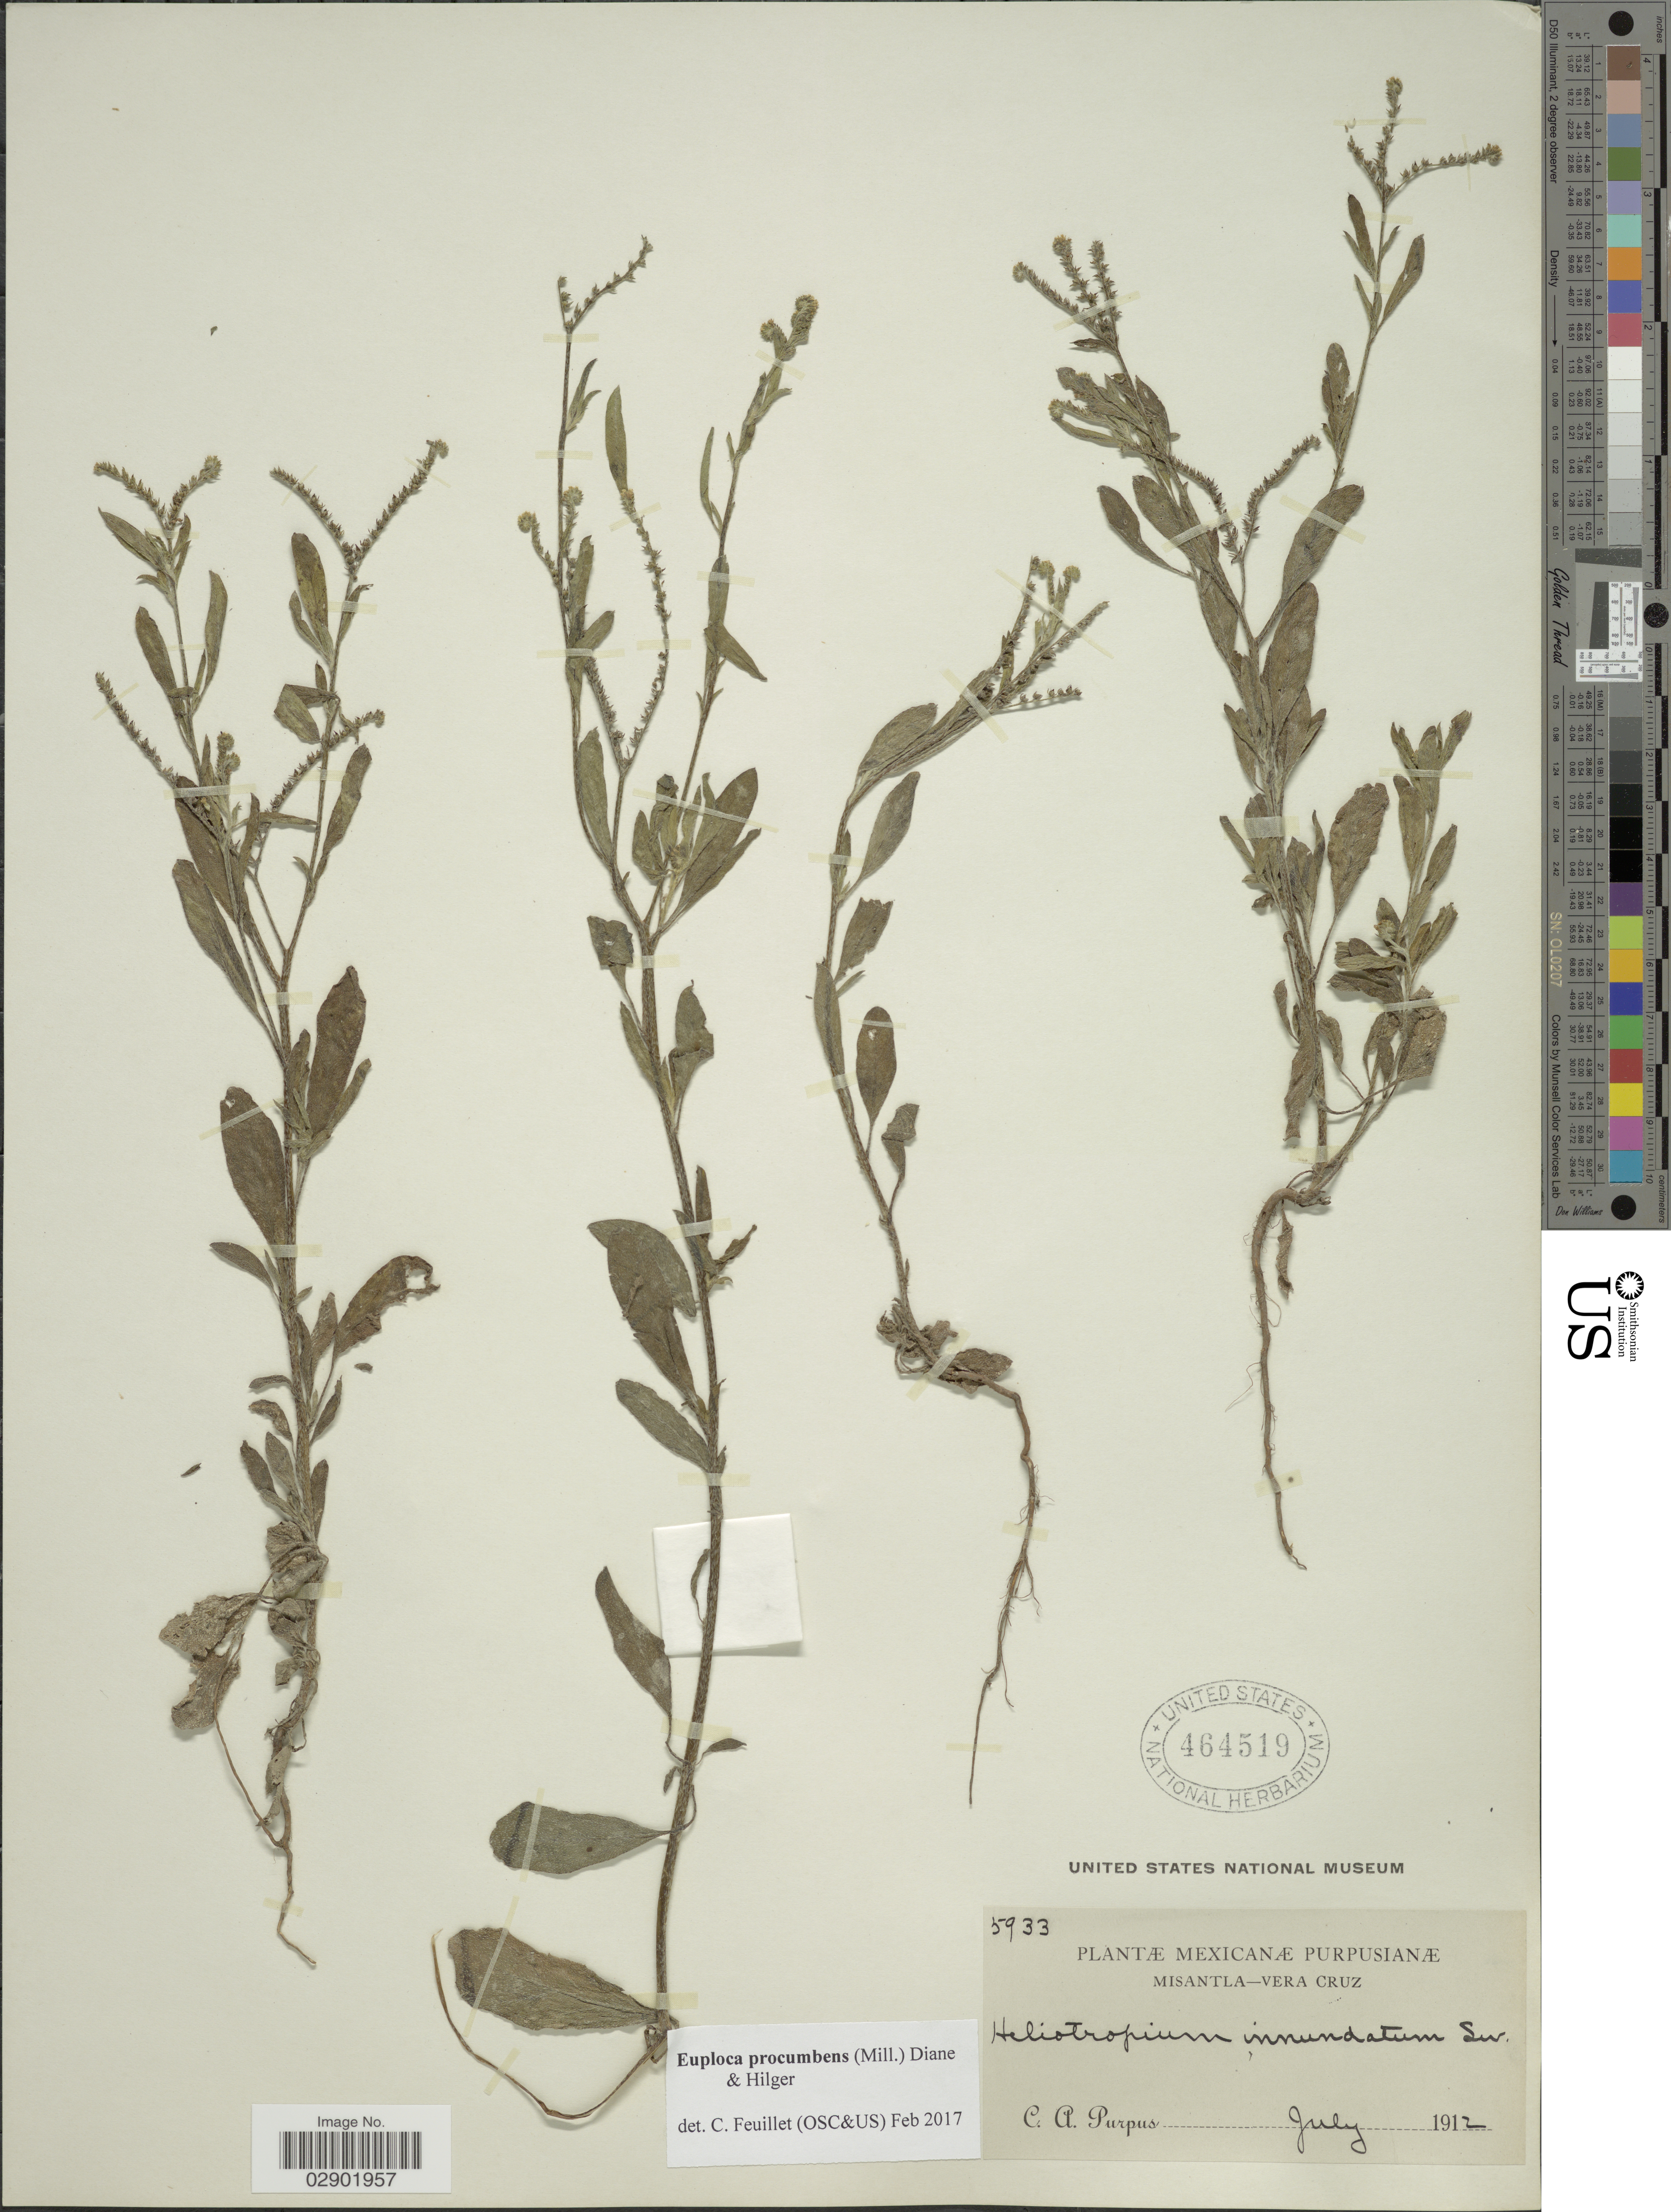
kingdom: Plantae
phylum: Tracheophyta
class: Magnoliopsida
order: Boraginales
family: Heliotropiaceae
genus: Euploca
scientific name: Euploca procumbens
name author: (Mill.) Diane & Hilger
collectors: C. A. Purpus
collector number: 5933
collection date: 1912-07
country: Mexico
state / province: Veracruz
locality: Mexicanæ Purpusianæ. Misantla-Vera Cruz.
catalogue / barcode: US 464519